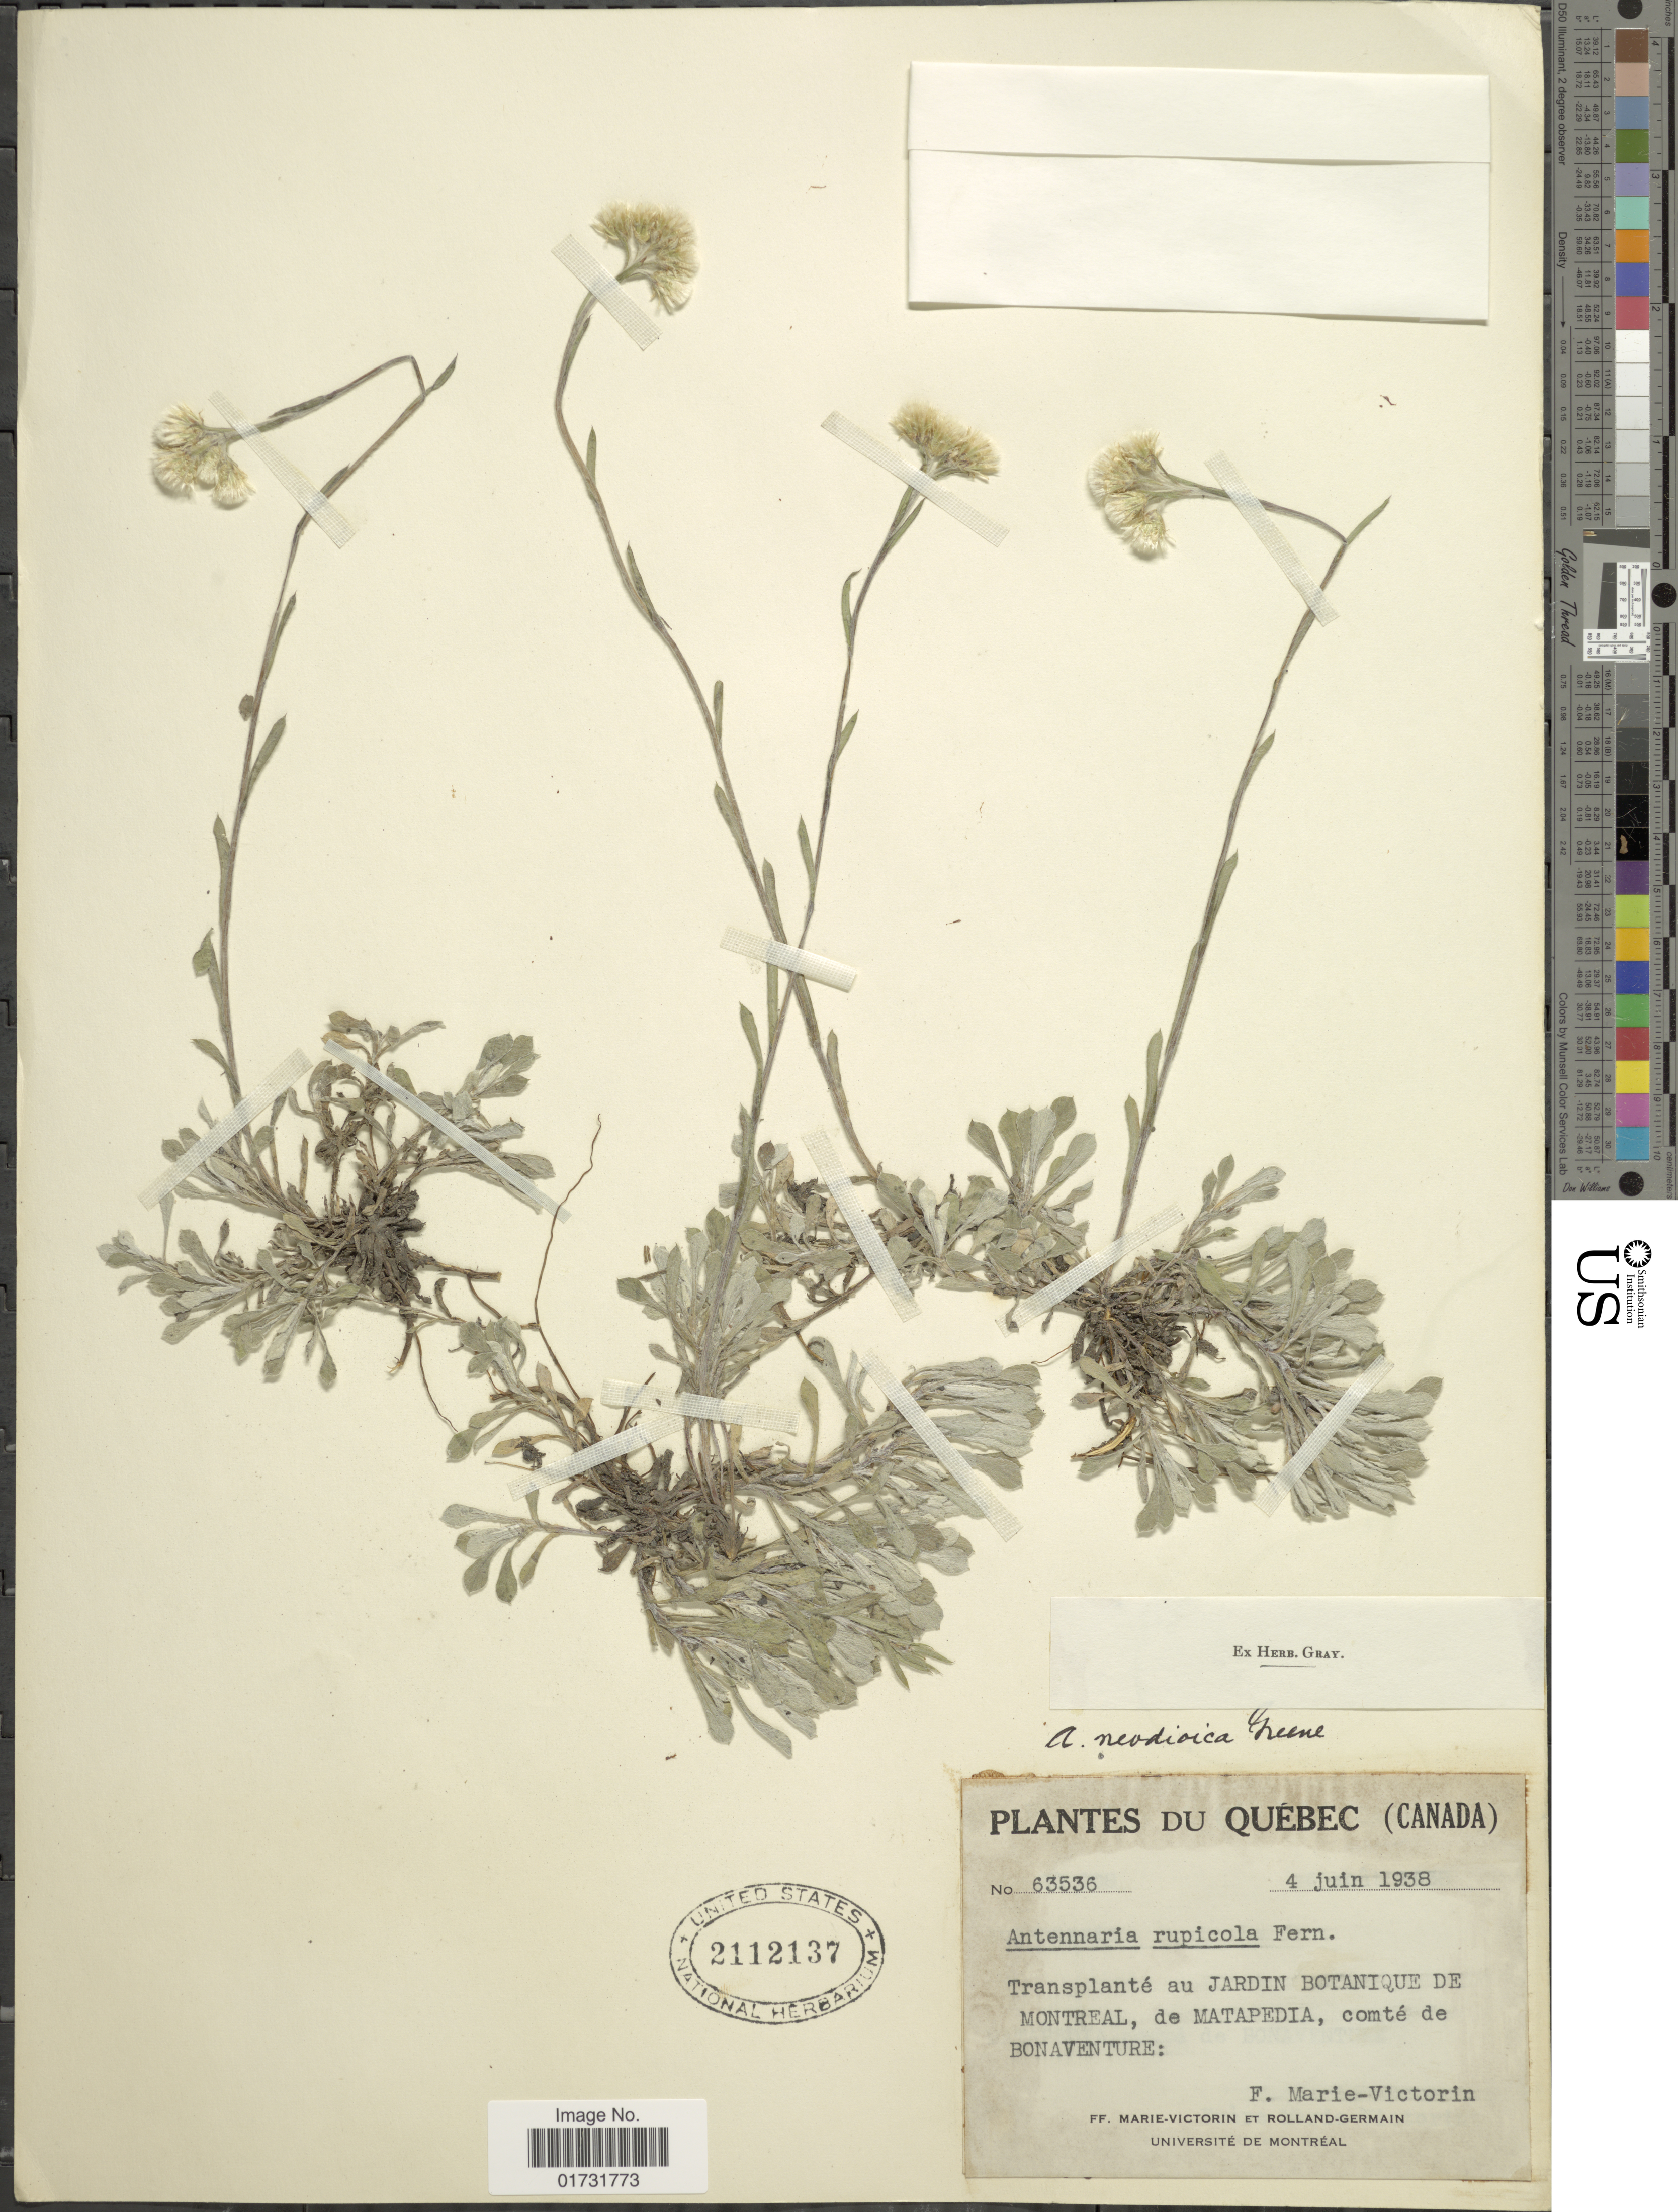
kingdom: Plantae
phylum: Tracheophyta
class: Magnoliopsida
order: Asterales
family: Asteraceae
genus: Antennaria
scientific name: Antennaria neodioica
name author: Greene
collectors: F. Marie-Victorin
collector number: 63536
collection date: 1938-06-04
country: Canada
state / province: Quebec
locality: Transplanté au Jardin Botanique de Montreal, de Matapedia, comté de Bonaventure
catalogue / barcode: US 2112137